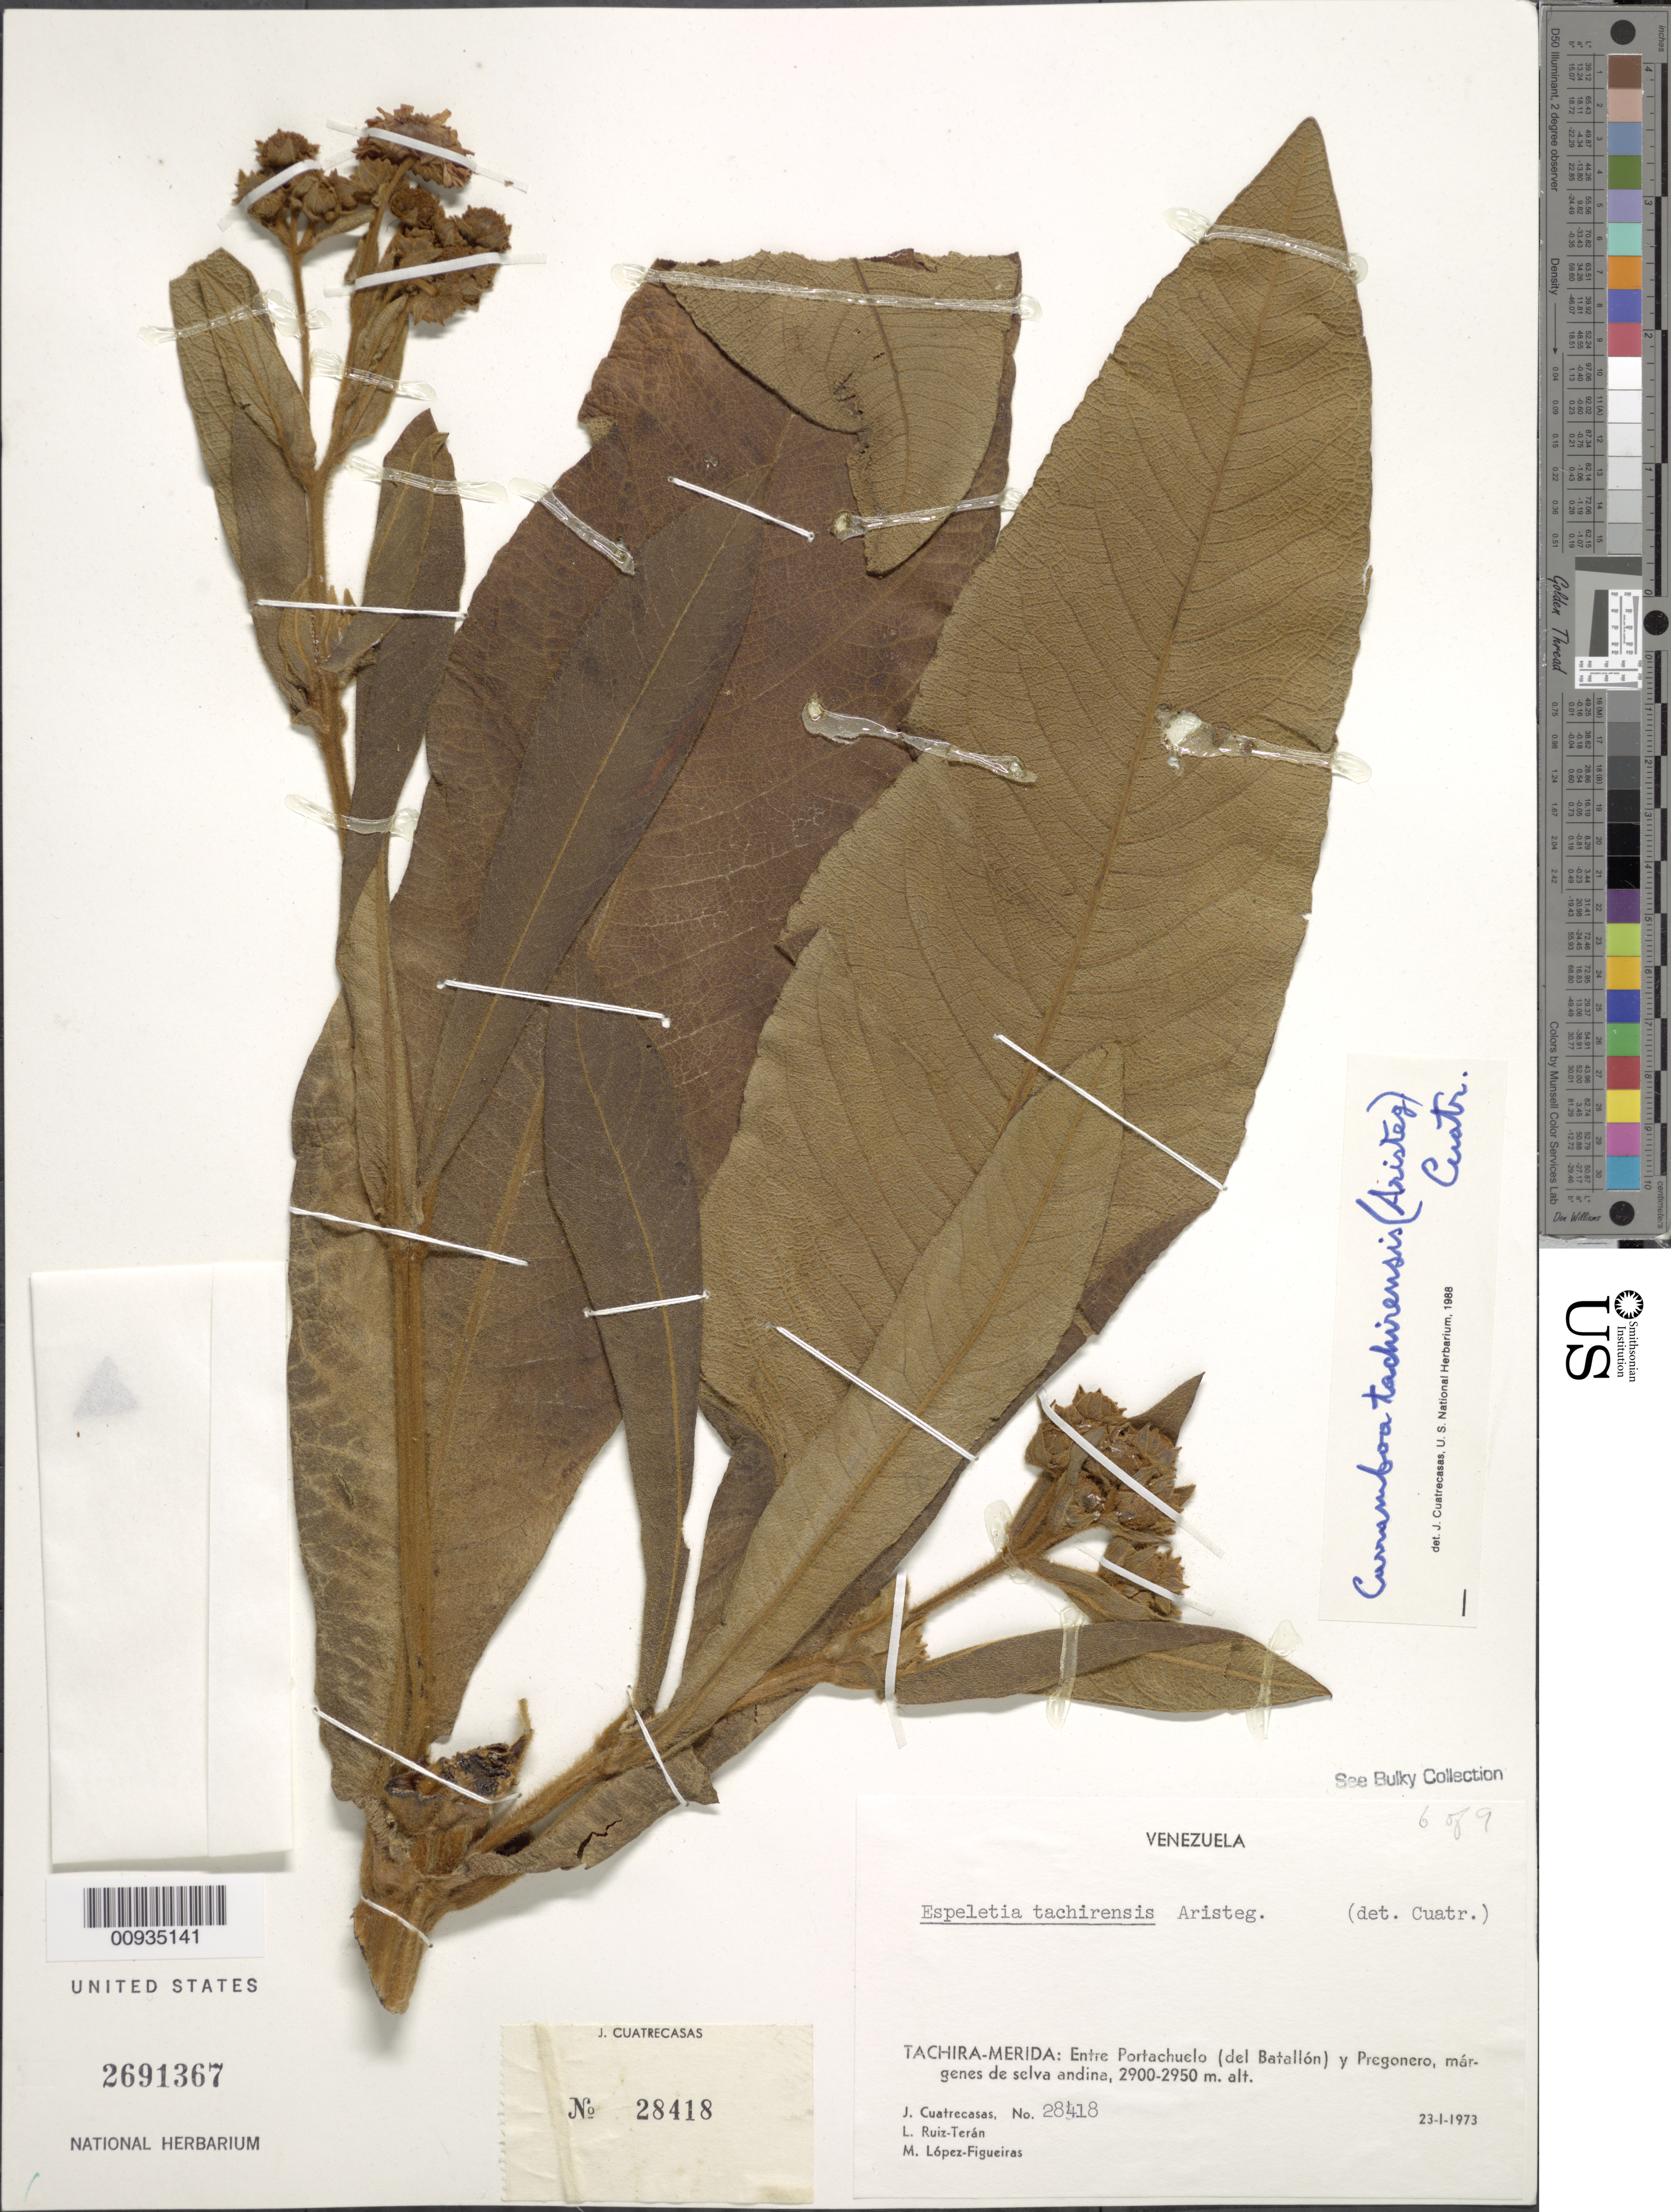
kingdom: Plantae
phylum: Tracheophyta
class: Magnoliopsida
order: Asterales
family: Asteraceae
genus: Carramboa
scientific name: Carramboa tachirensis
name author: (Aristeg.) Cuatrec.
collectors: J. Cuatrecasas, L. E. Ruíz-Terán & M. López Figueiras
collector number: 28418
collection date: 1973-01-23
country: Venezuela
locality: Tachira-Merida: Entre Portachuelo (del Batallon) y Pregonero, margenes de selva andina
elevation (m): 2900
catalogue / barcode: US 2691367